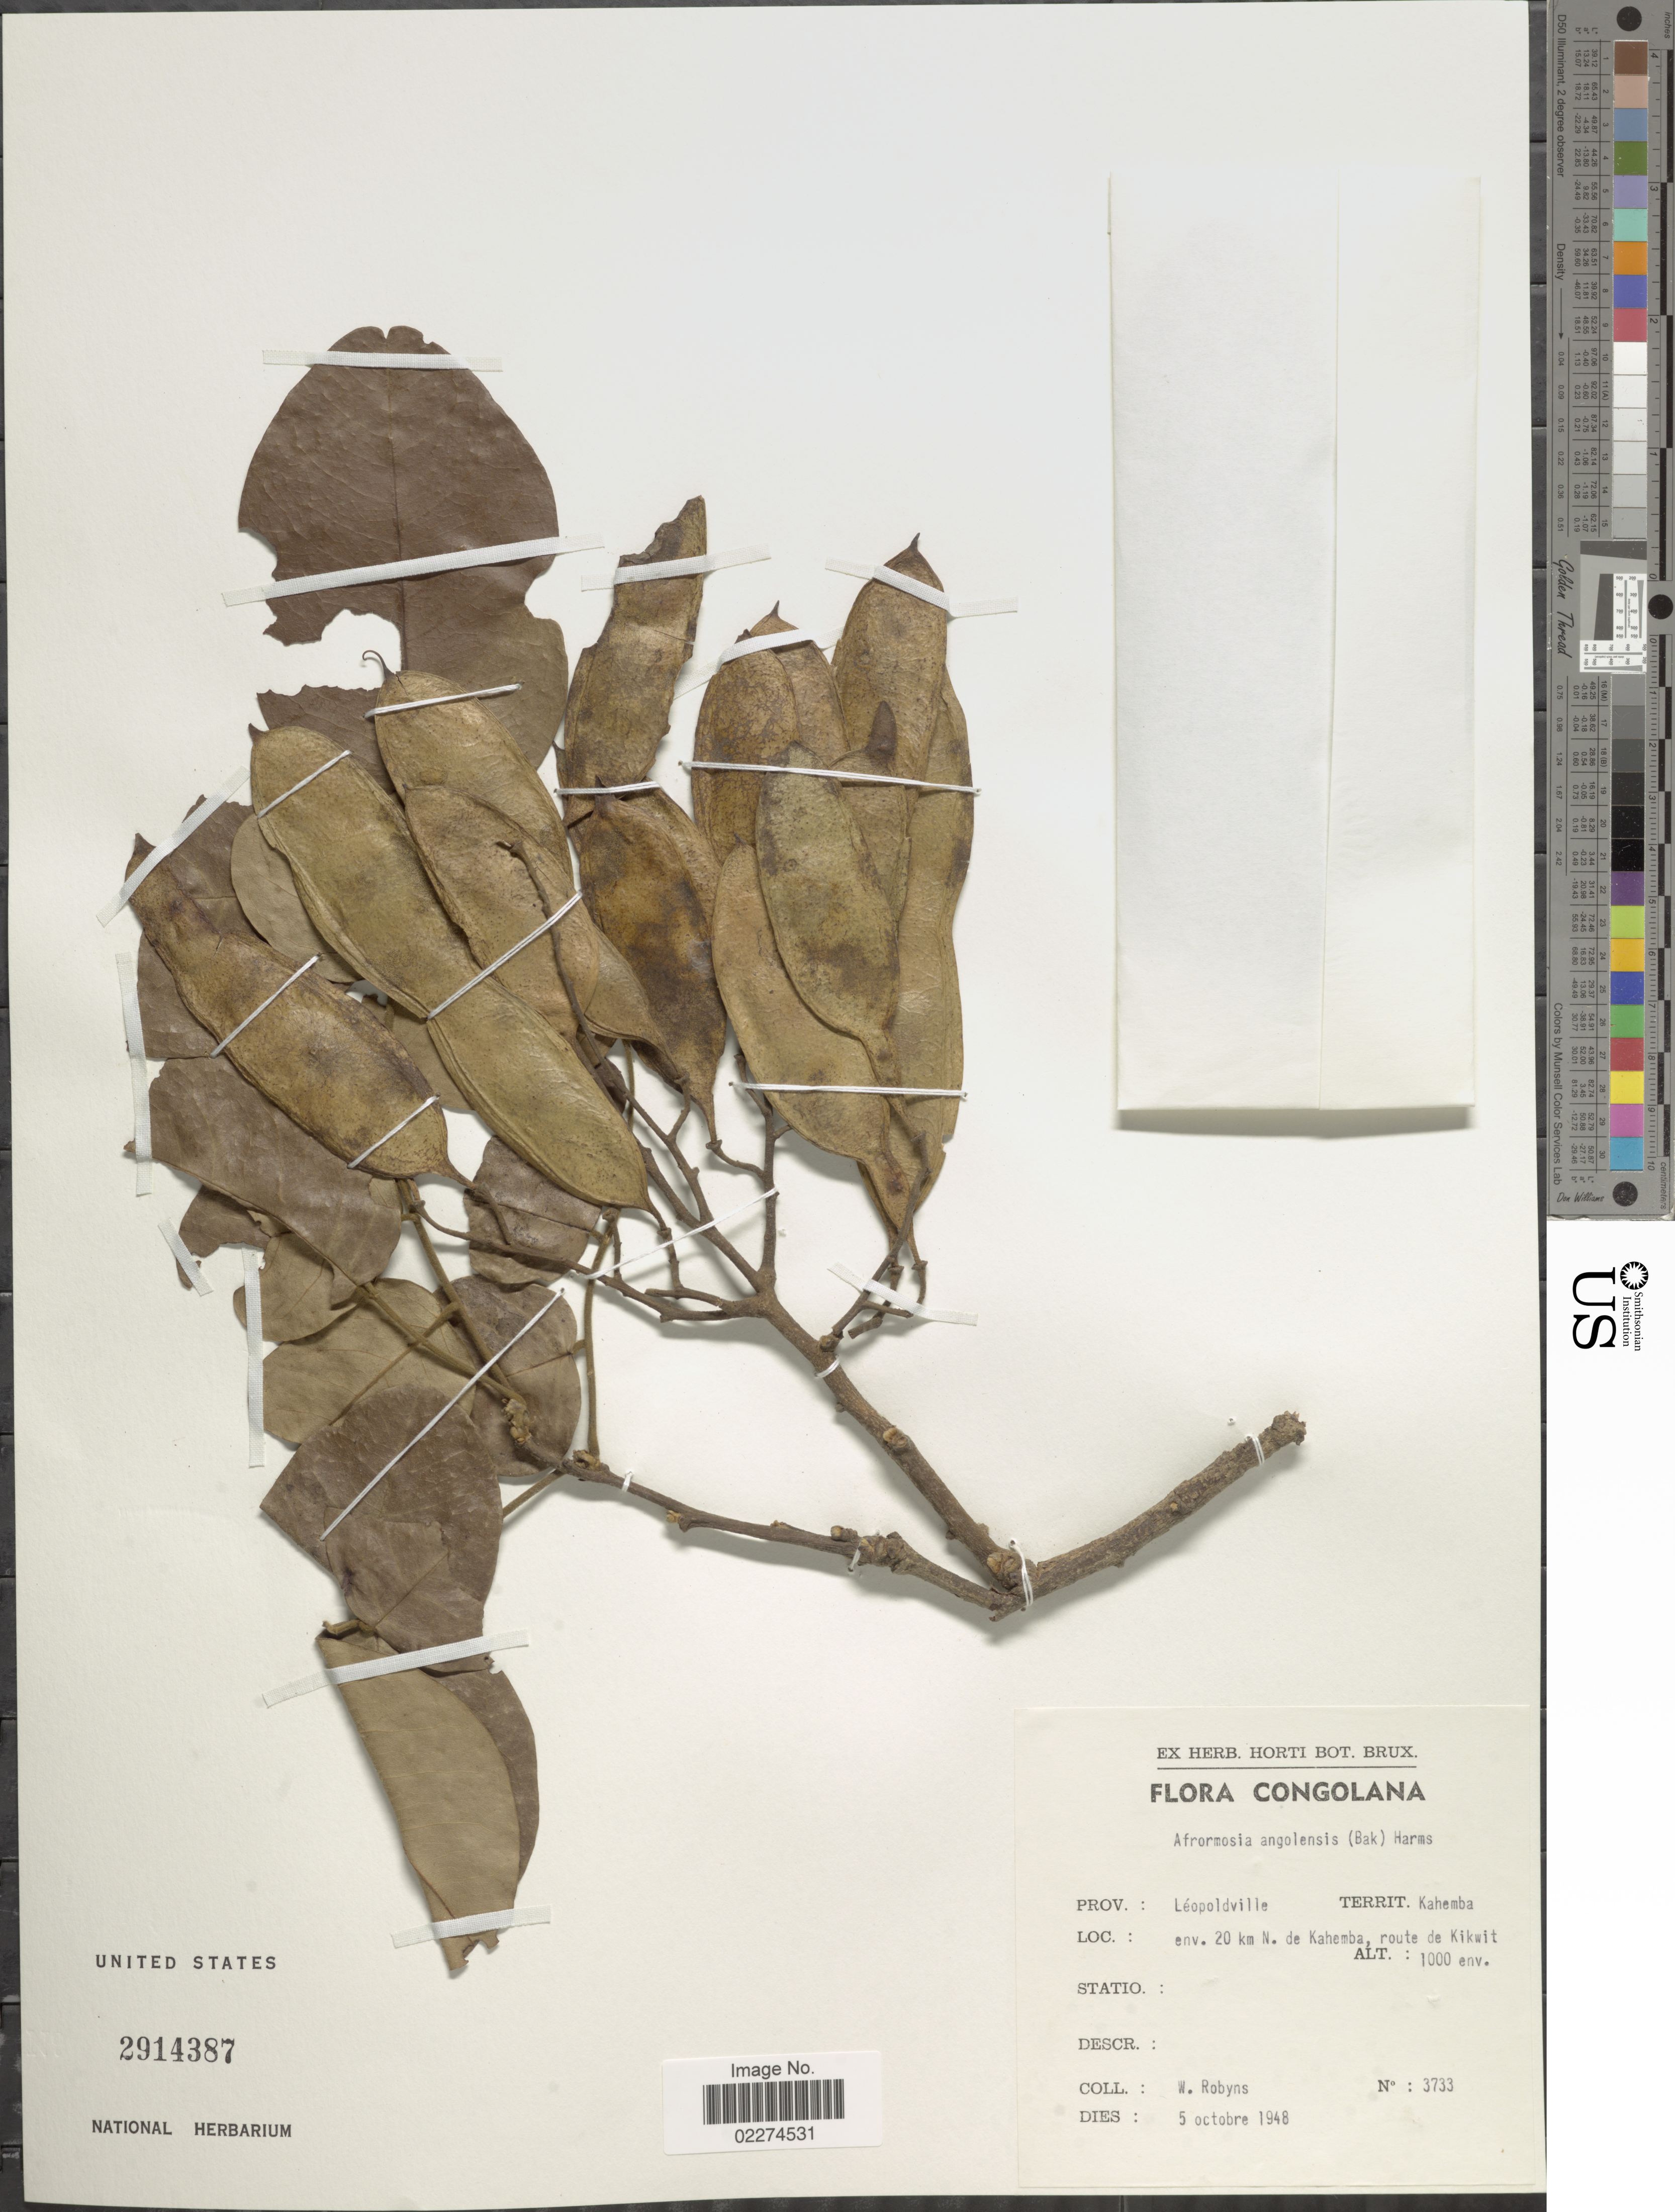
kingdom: Plantae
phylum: Tracheophyta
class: Magnoliopsida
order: Fabales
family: Fabaceae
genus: Pericopsis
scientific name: Pericopsis angolensis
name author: (Baker) Meeuwen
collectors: W. Robyns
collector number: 3733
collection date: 1948-10-05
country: Congo, Democratic Republic of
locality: Prov. Leopoldville, Territ.: Kahemba, env. 20 km N. de Kahemba, route de Kikwit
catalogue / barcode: US 2914387